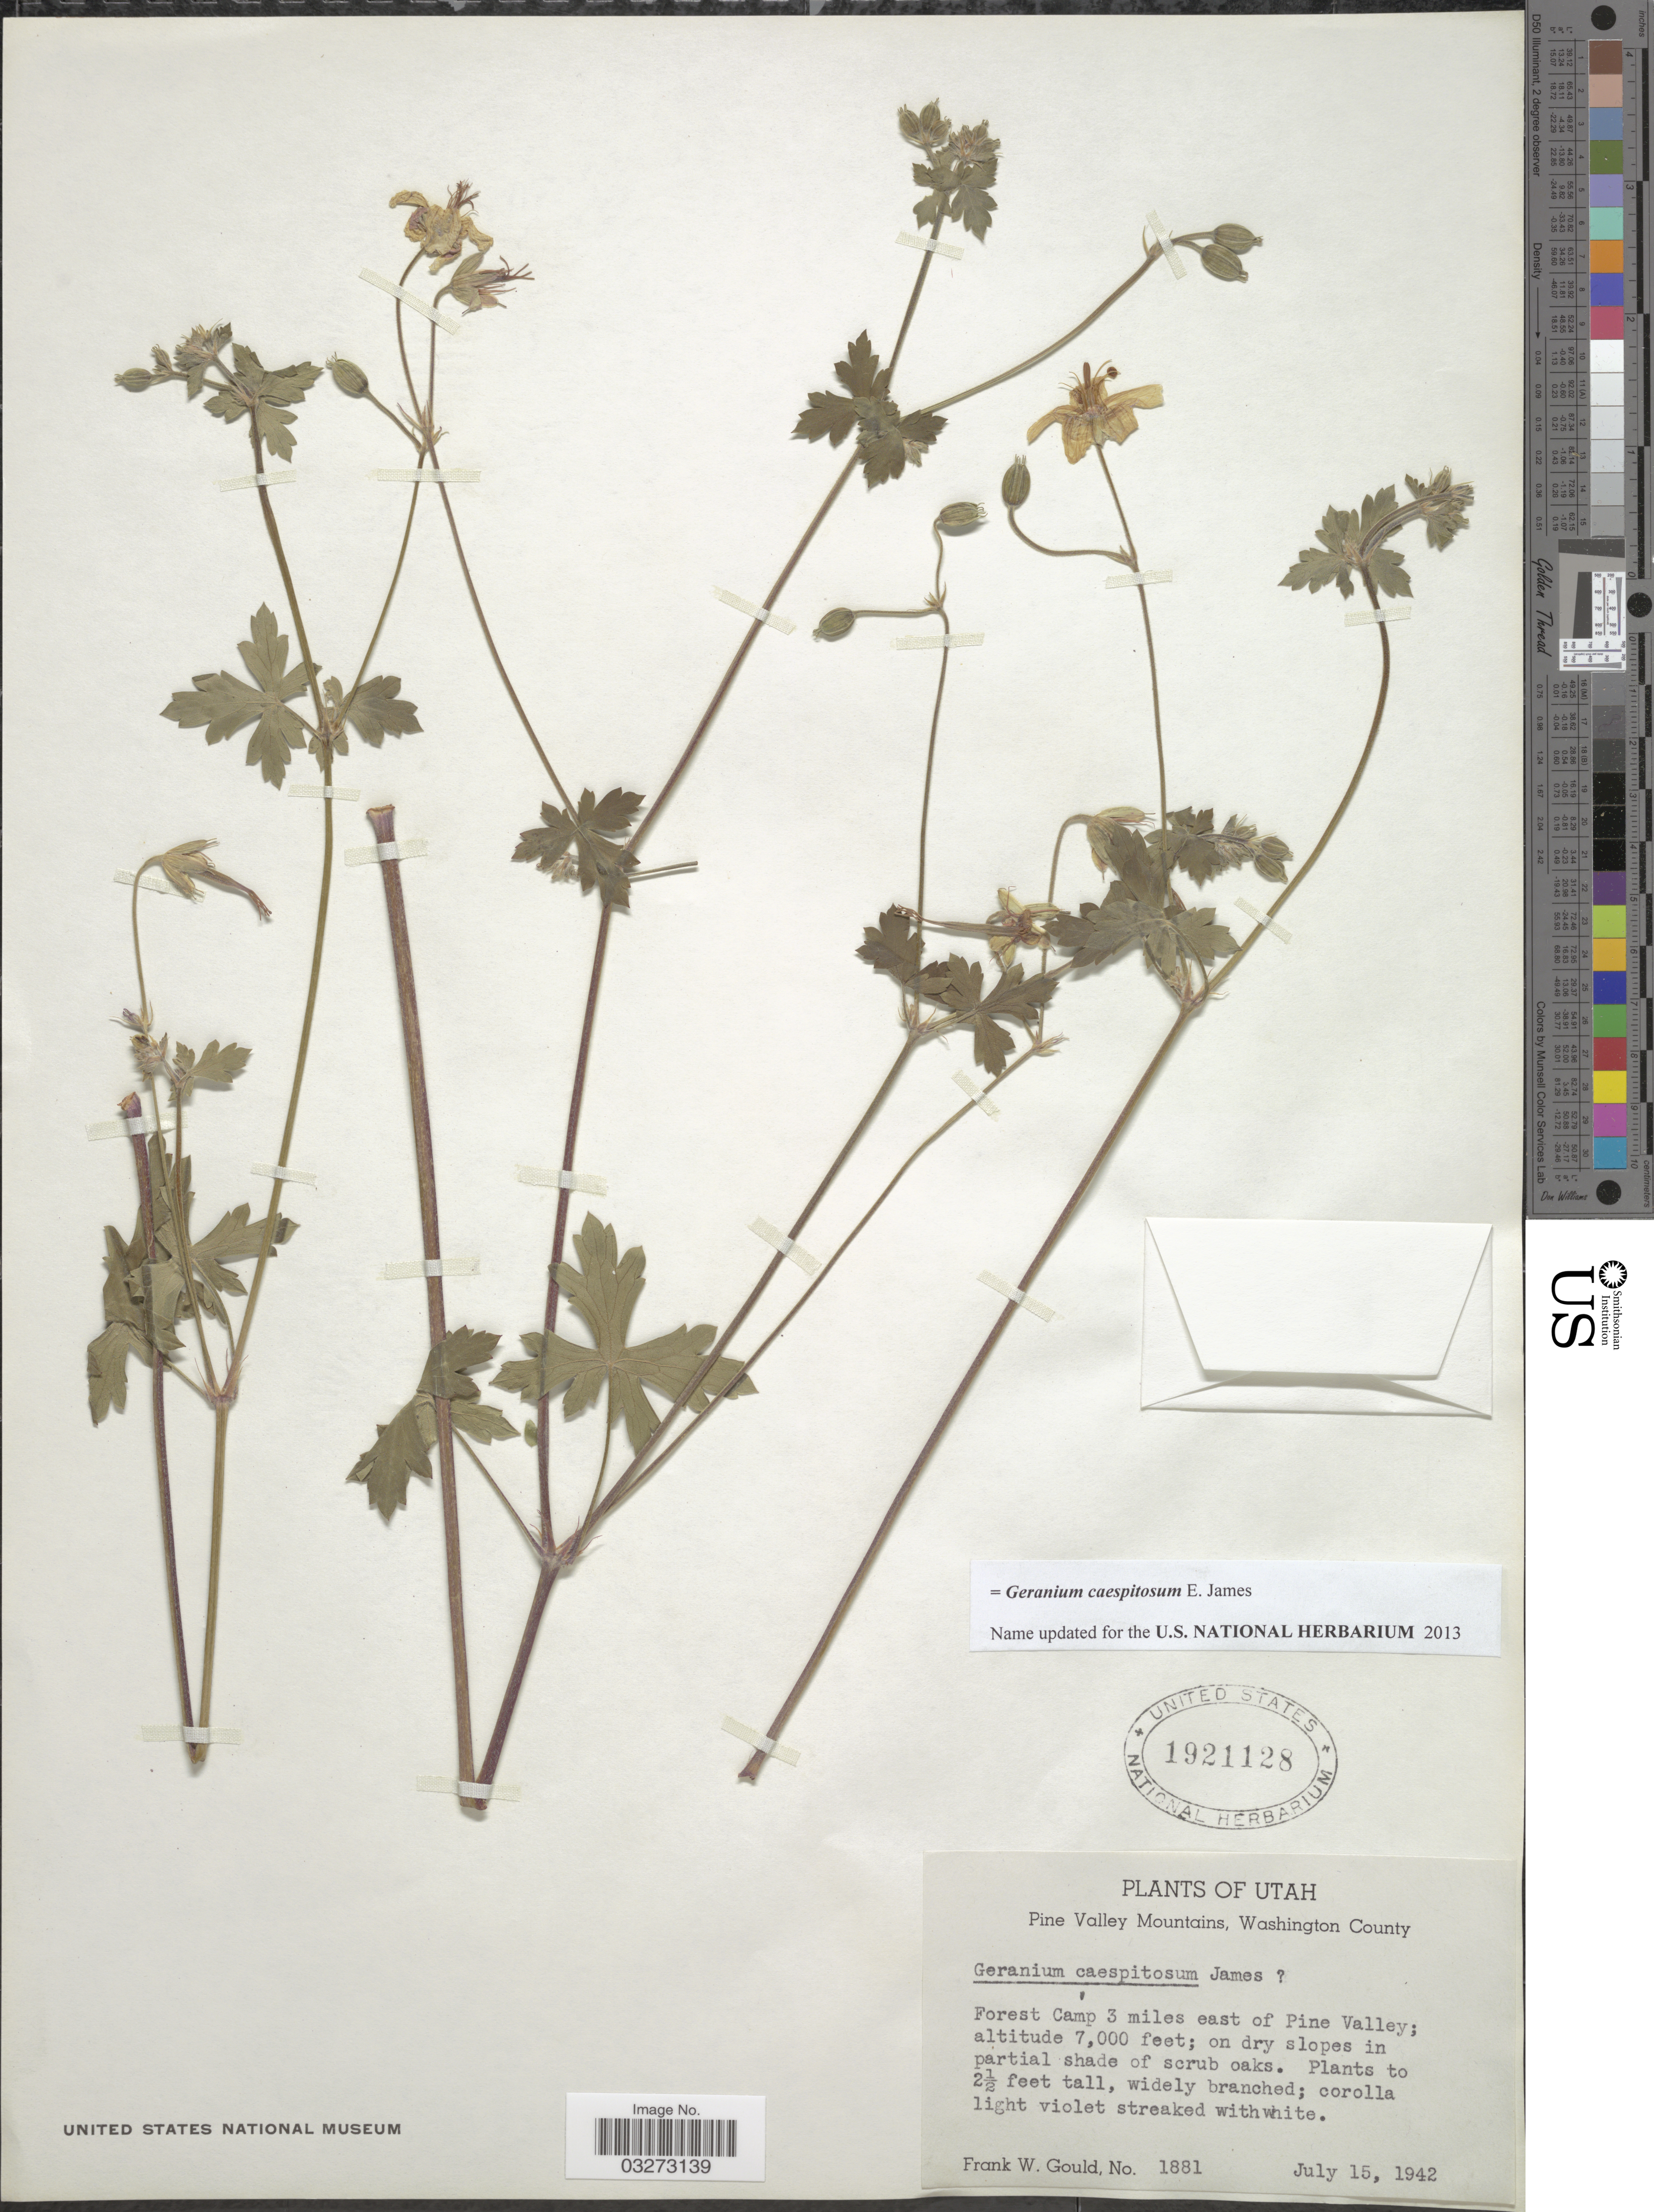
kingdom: Plantae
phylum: Tracheophyta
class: Magnoliopsida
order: Geraniales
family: Geraniaceae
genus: Geranium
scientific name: Geranium caespitosum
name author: E. James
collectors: F. W. Gould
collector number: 1881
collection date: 1942-07-15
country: United States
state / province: Utah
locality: Forest Camp 3 miles east of Pine Valley.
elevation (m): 2134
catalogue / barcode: US 1921128